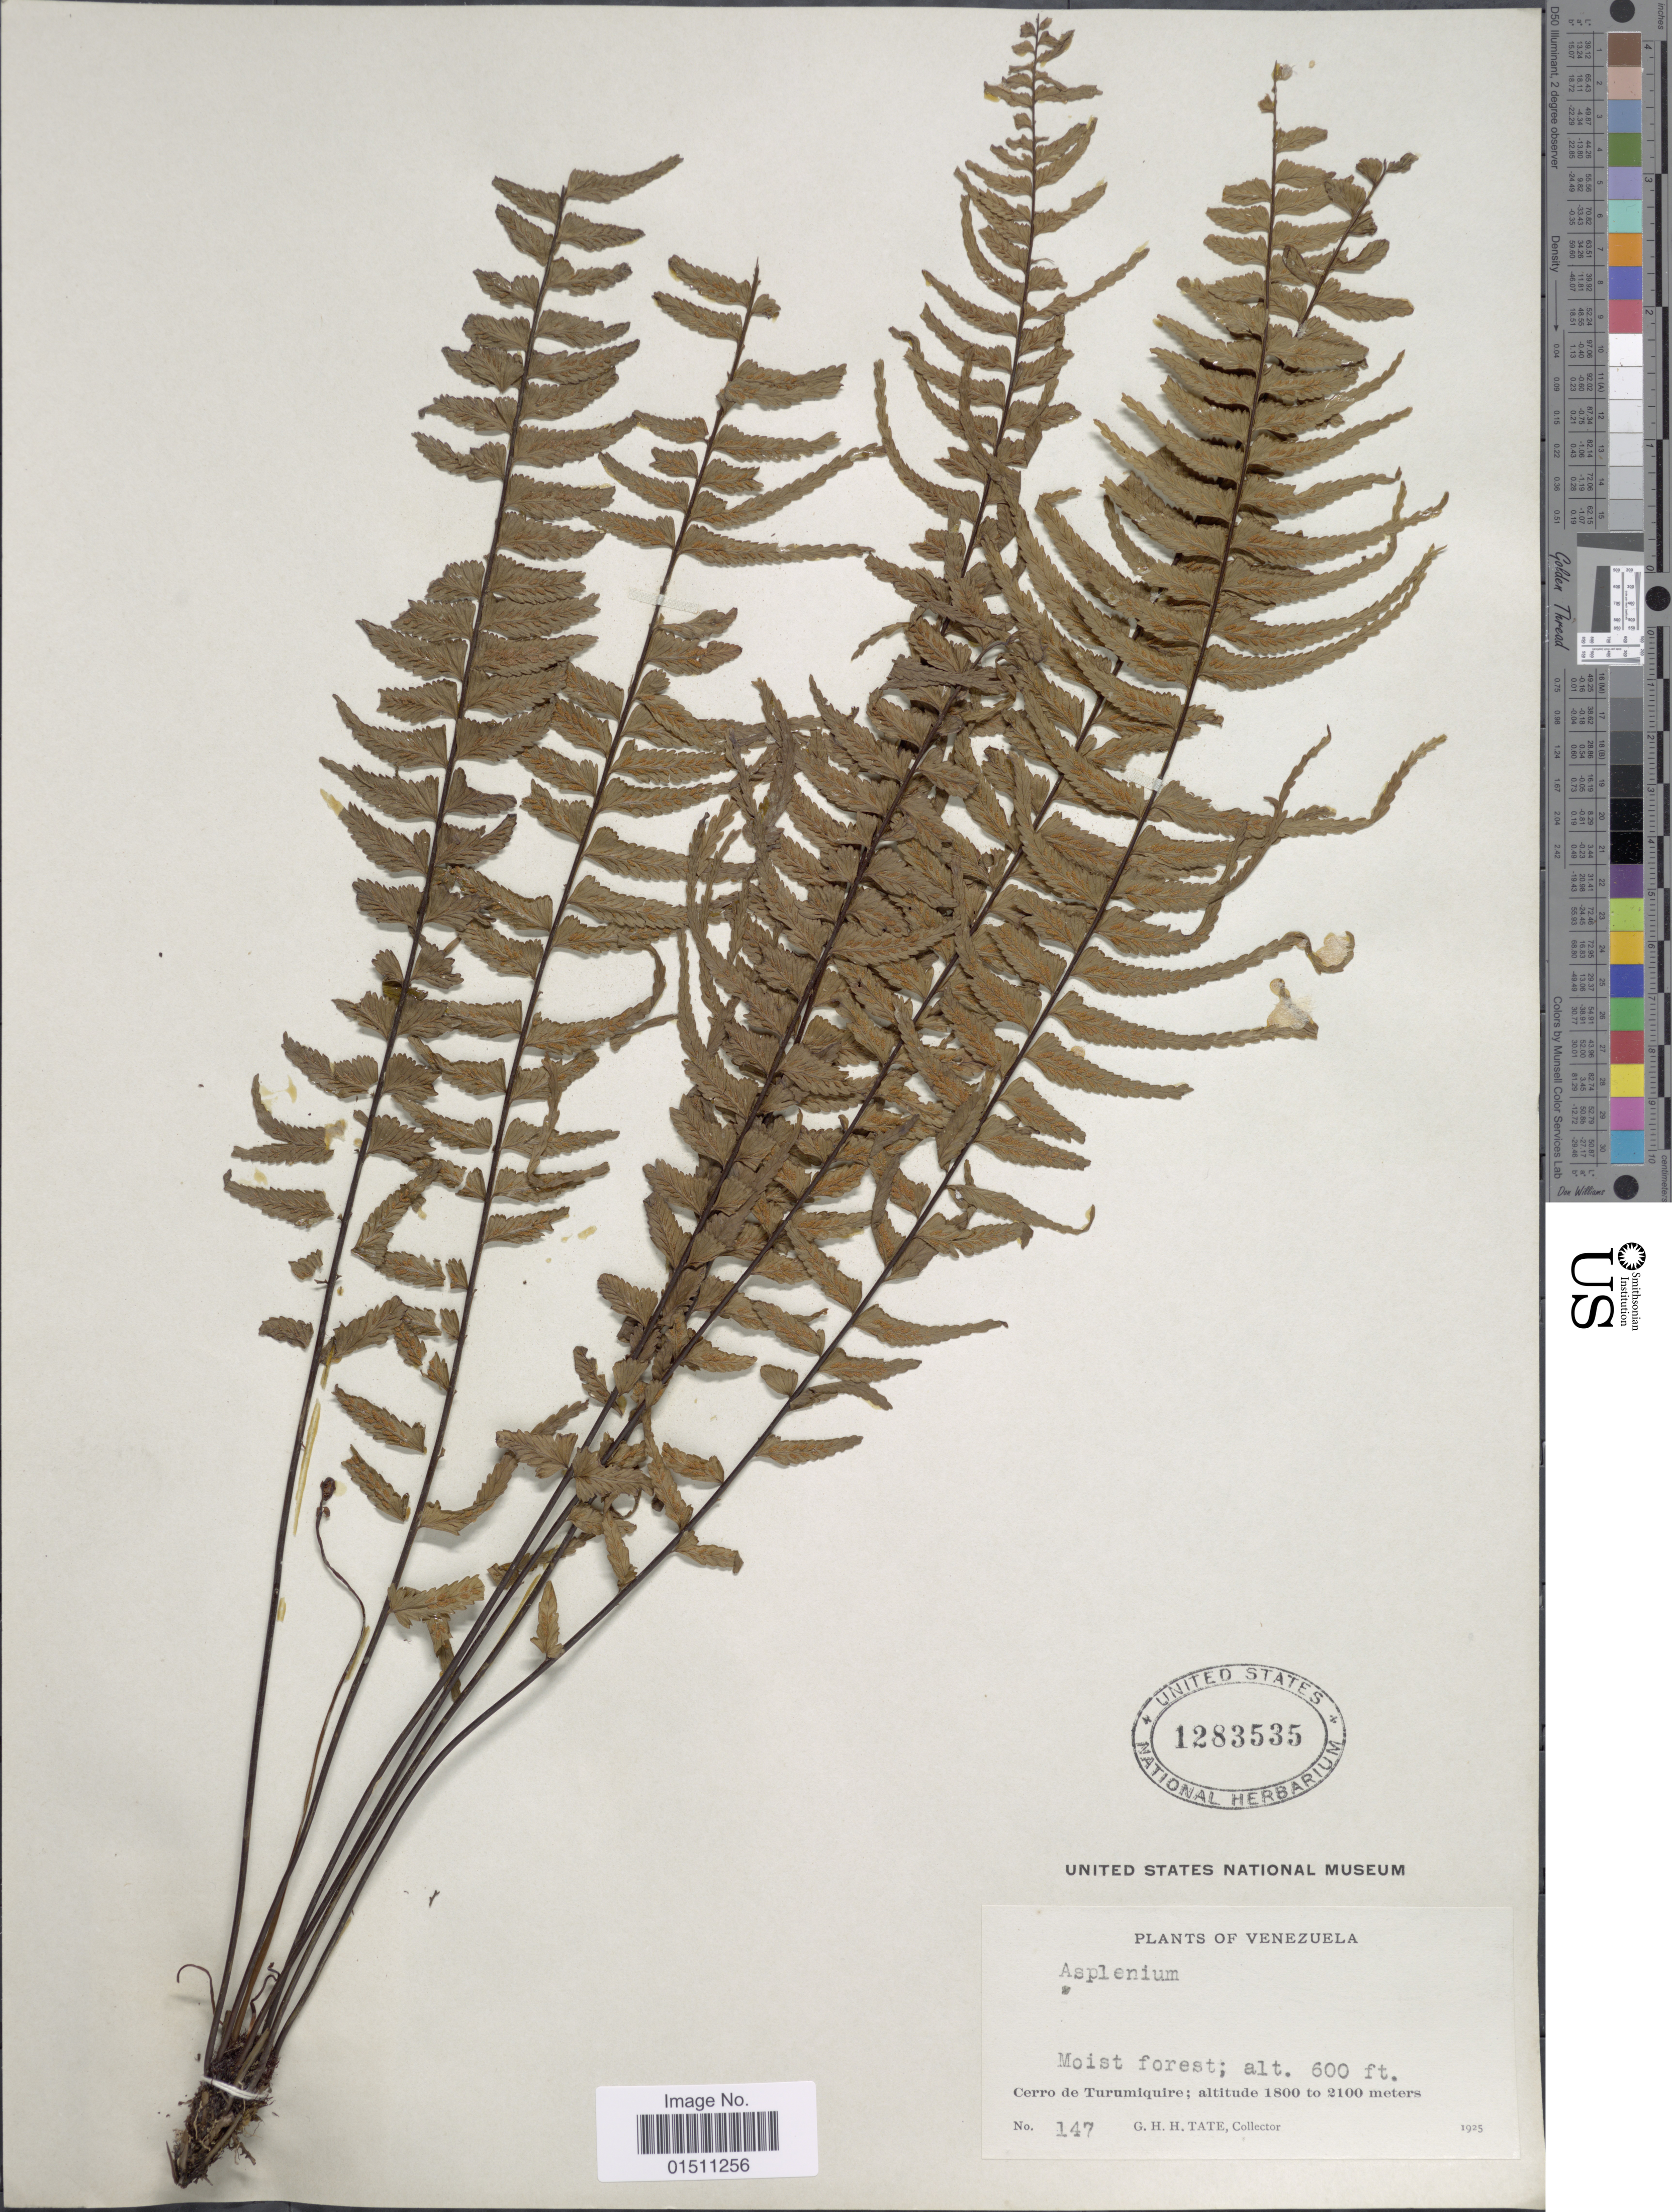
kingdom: Plantae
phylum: Tracheophyta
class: Polypodiopsida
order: Polypodiales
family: Aspleniaceae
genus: Asplenium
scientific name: Asplenium harpeodes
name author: Kunze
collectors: G. H. H.Tate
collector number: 147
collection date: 1925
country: Venezuela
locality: Venezuela, Cerro de Turumiquire.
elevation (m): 183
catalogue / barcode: US 1283535